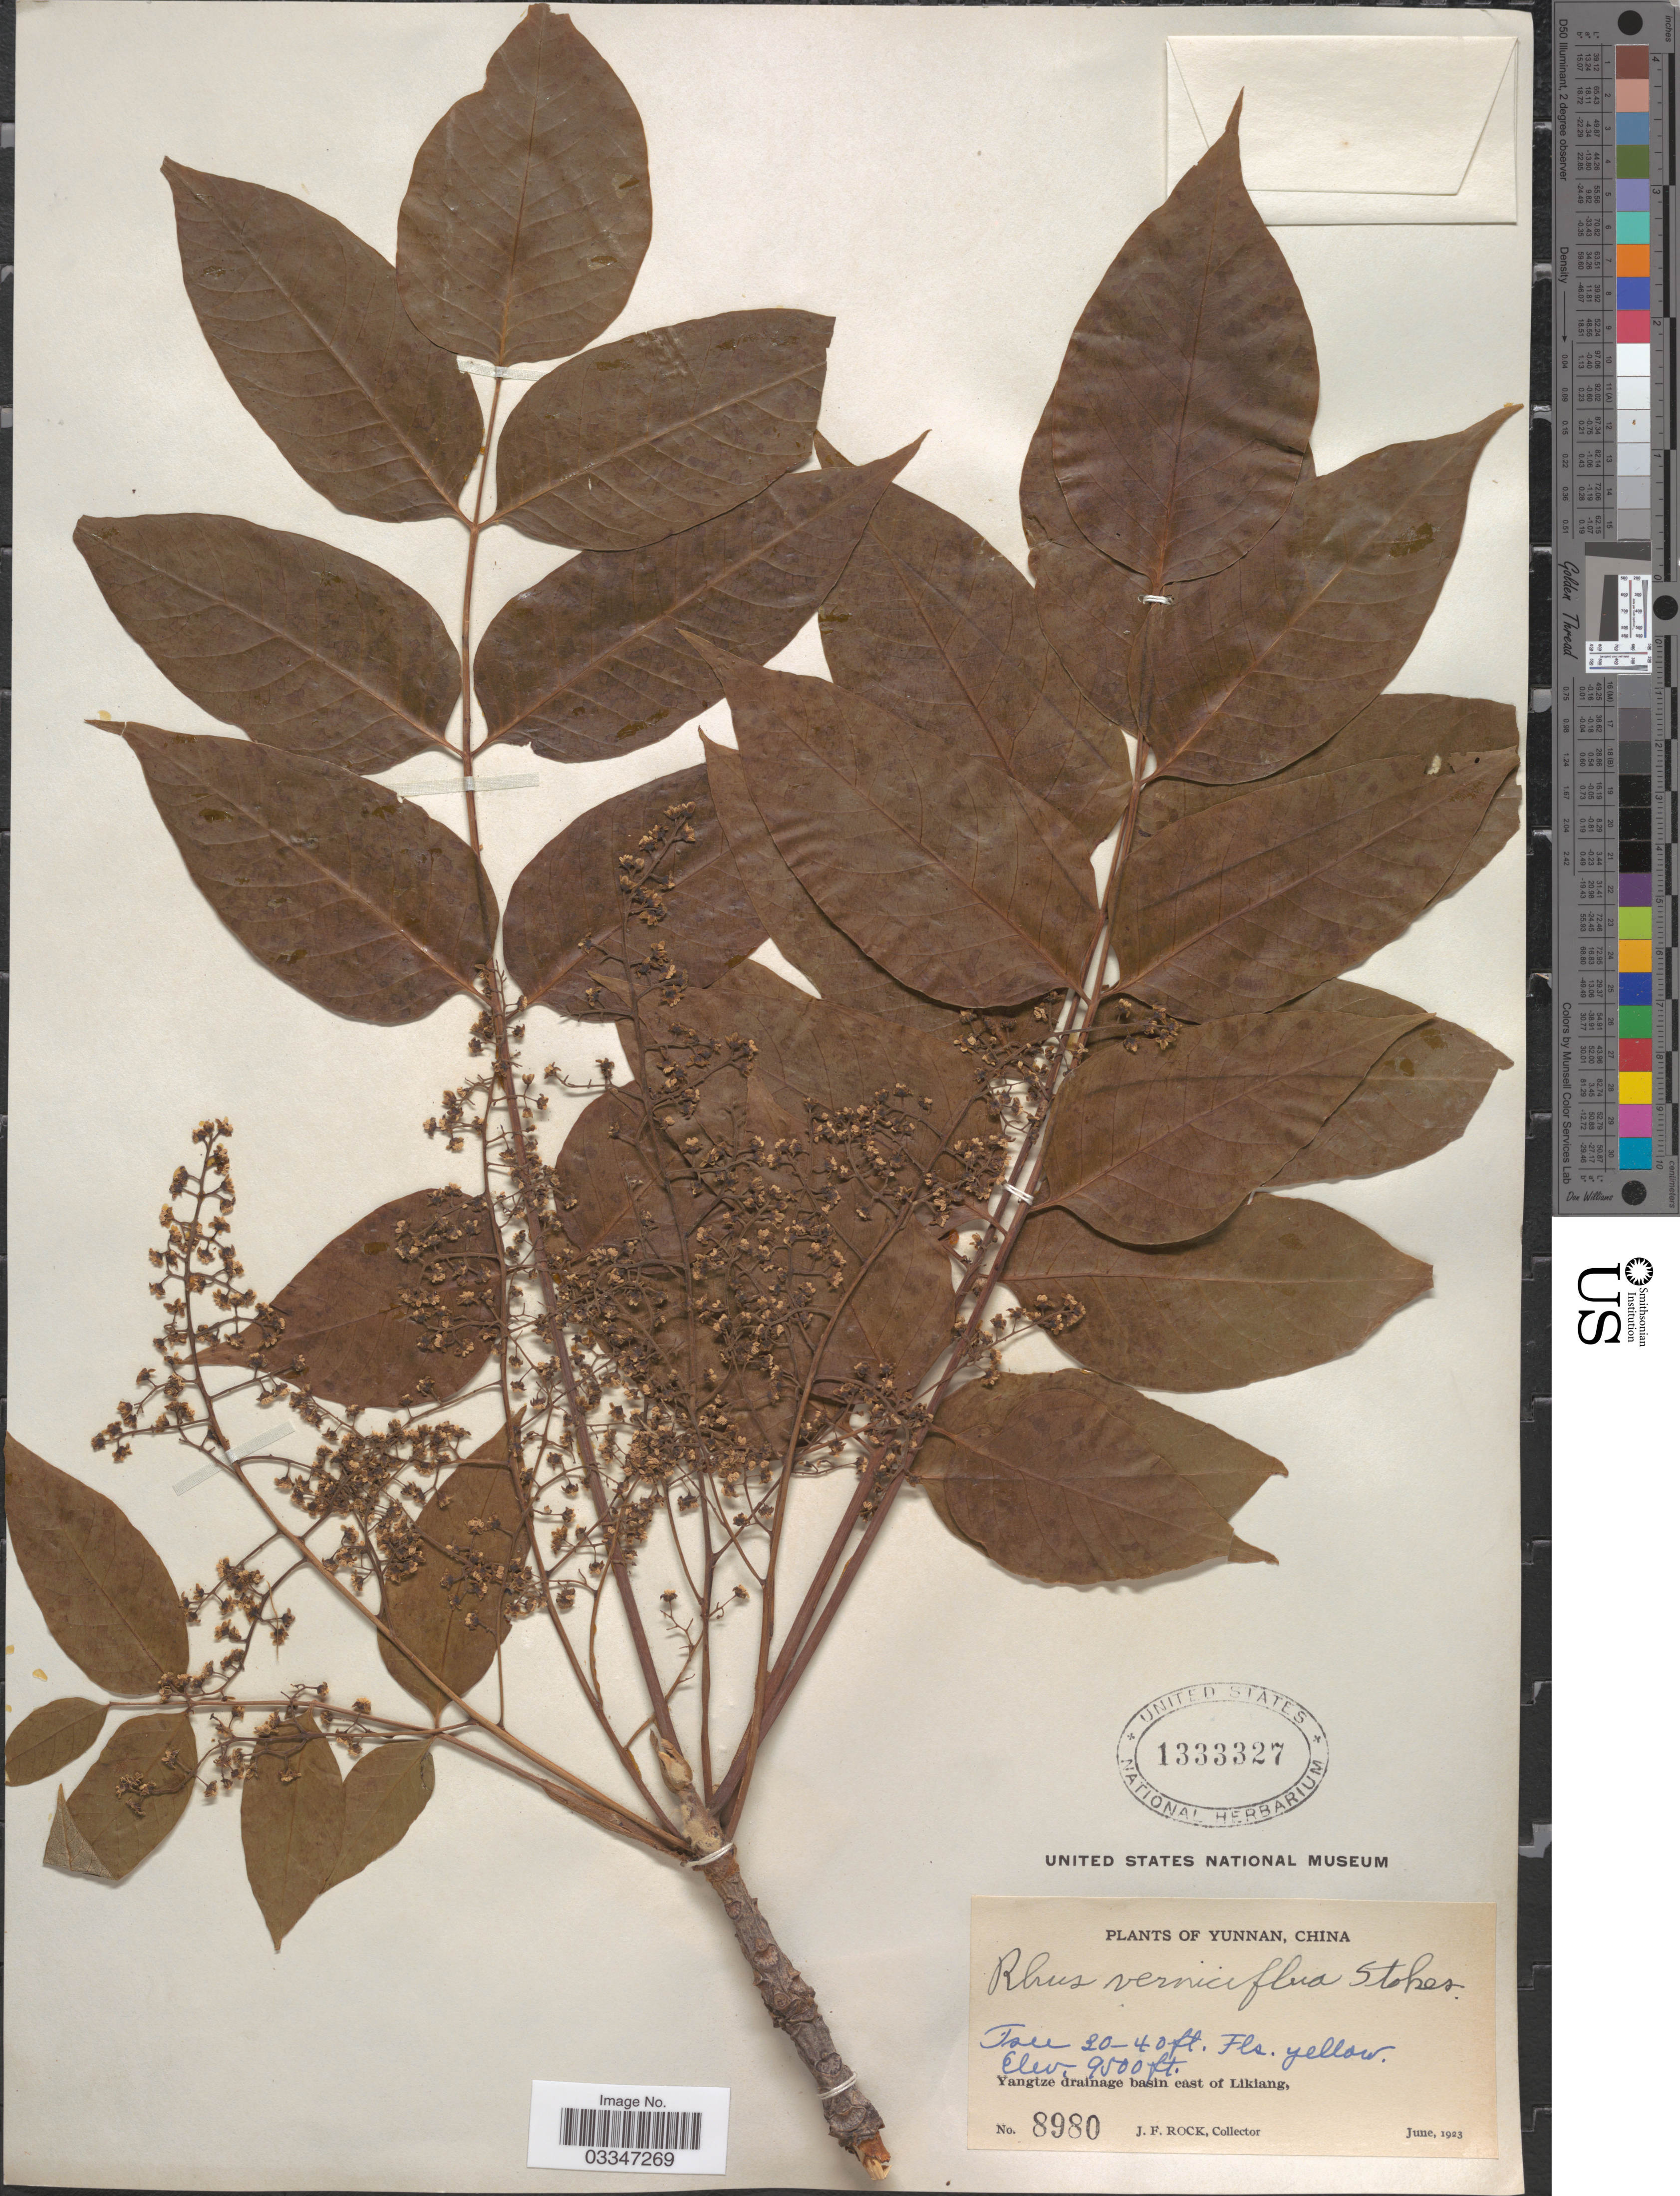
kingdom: Plantae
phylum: Tracheophyta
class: Magnoliopsida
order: Sapindales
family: Anacardiaceae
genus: Rhus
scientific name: Rhus verniciflua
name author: Stokes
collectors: J. Rock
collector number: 8980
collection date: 1923-06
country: China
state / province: Yunnan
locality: Yangtze drainage basin east of Likiang.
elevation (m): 2896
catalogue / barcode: US 1333327